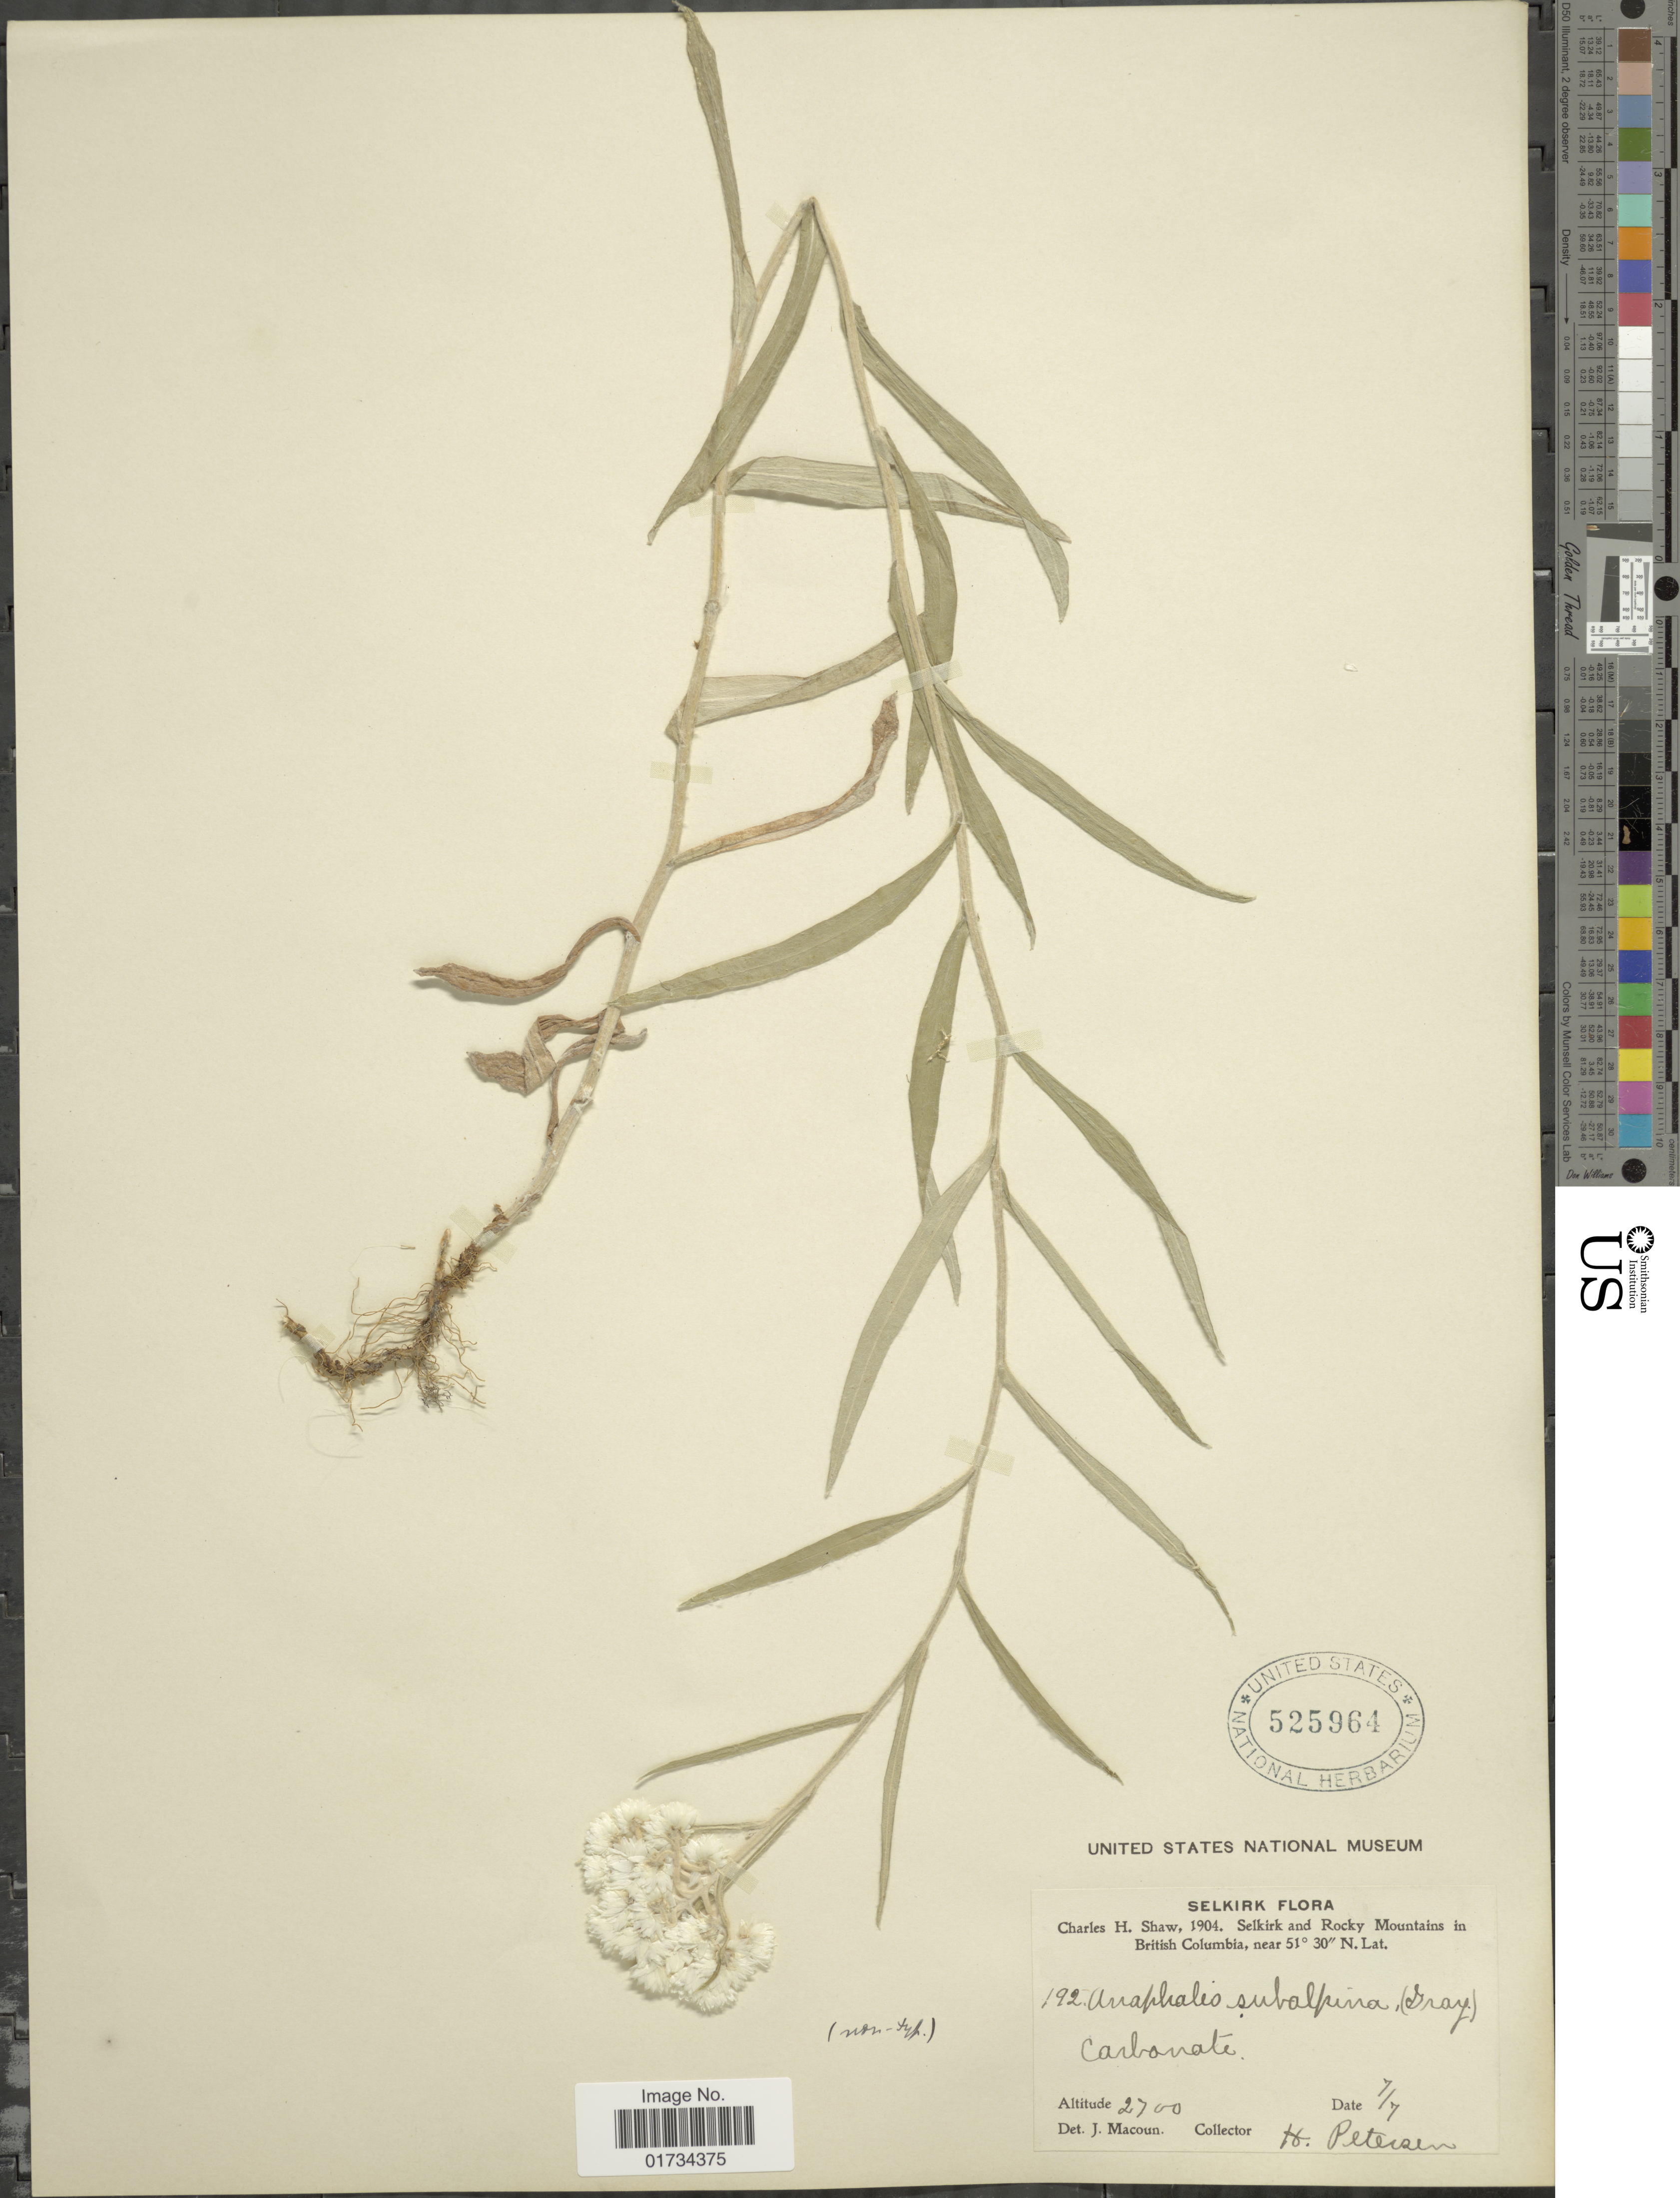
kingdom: Plantae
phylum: Tracheophyta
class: Magnoliopsida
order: Asterales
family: Asteraceae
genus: Anaphalis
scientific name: Anaphalis subalpina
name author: (A. Gray) Rydb.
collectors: H. Petersen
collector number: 192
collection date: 1904-07-07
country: Canada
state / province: British Columbia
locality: Selkirk and Rocky mountains in British Columbia.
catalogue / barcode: US 525964